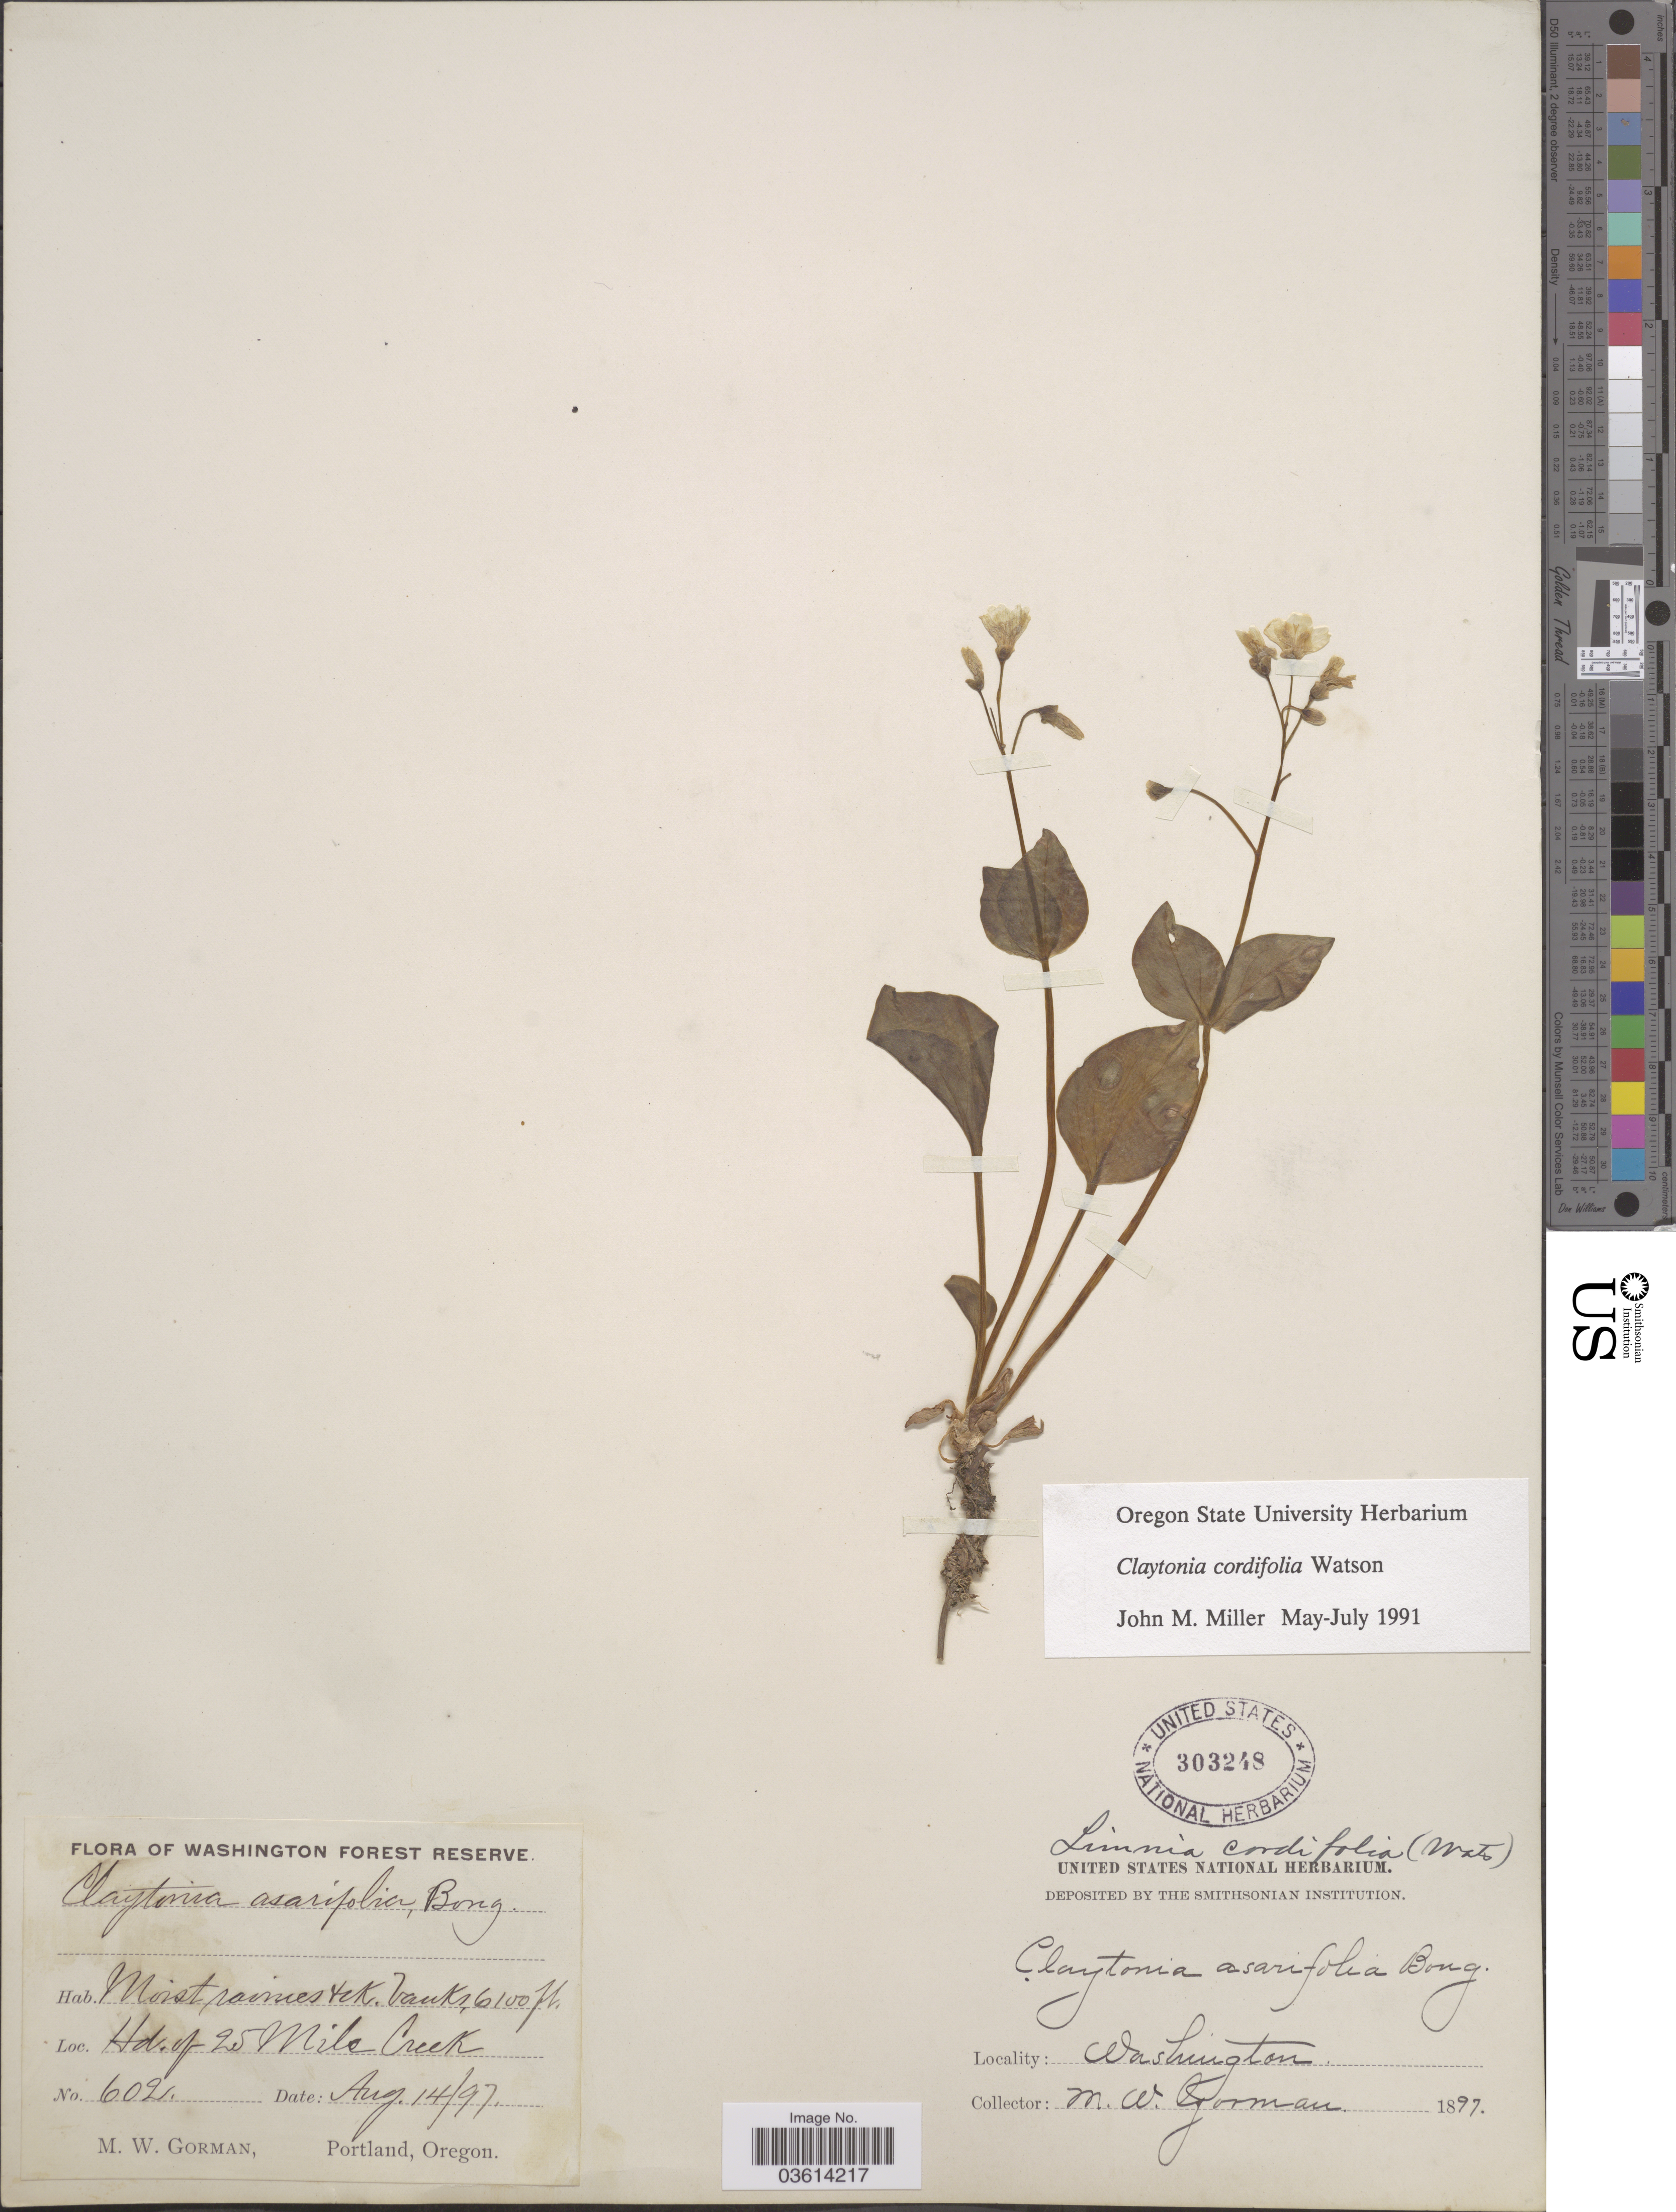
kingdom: Plantae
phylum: Tracheophyta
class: Magnoliopsida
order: Caryophyllales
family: Montiaceae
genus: Claytonia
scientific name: Claytonia cordifolia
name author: S. Watson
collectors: M. W. Gorman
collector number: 602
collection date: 1897-08-14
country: United States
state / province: Washington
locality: Washington Forest Reserve. Hd. of 25 Mile Creek.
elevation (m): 1859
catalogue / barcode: US 303248